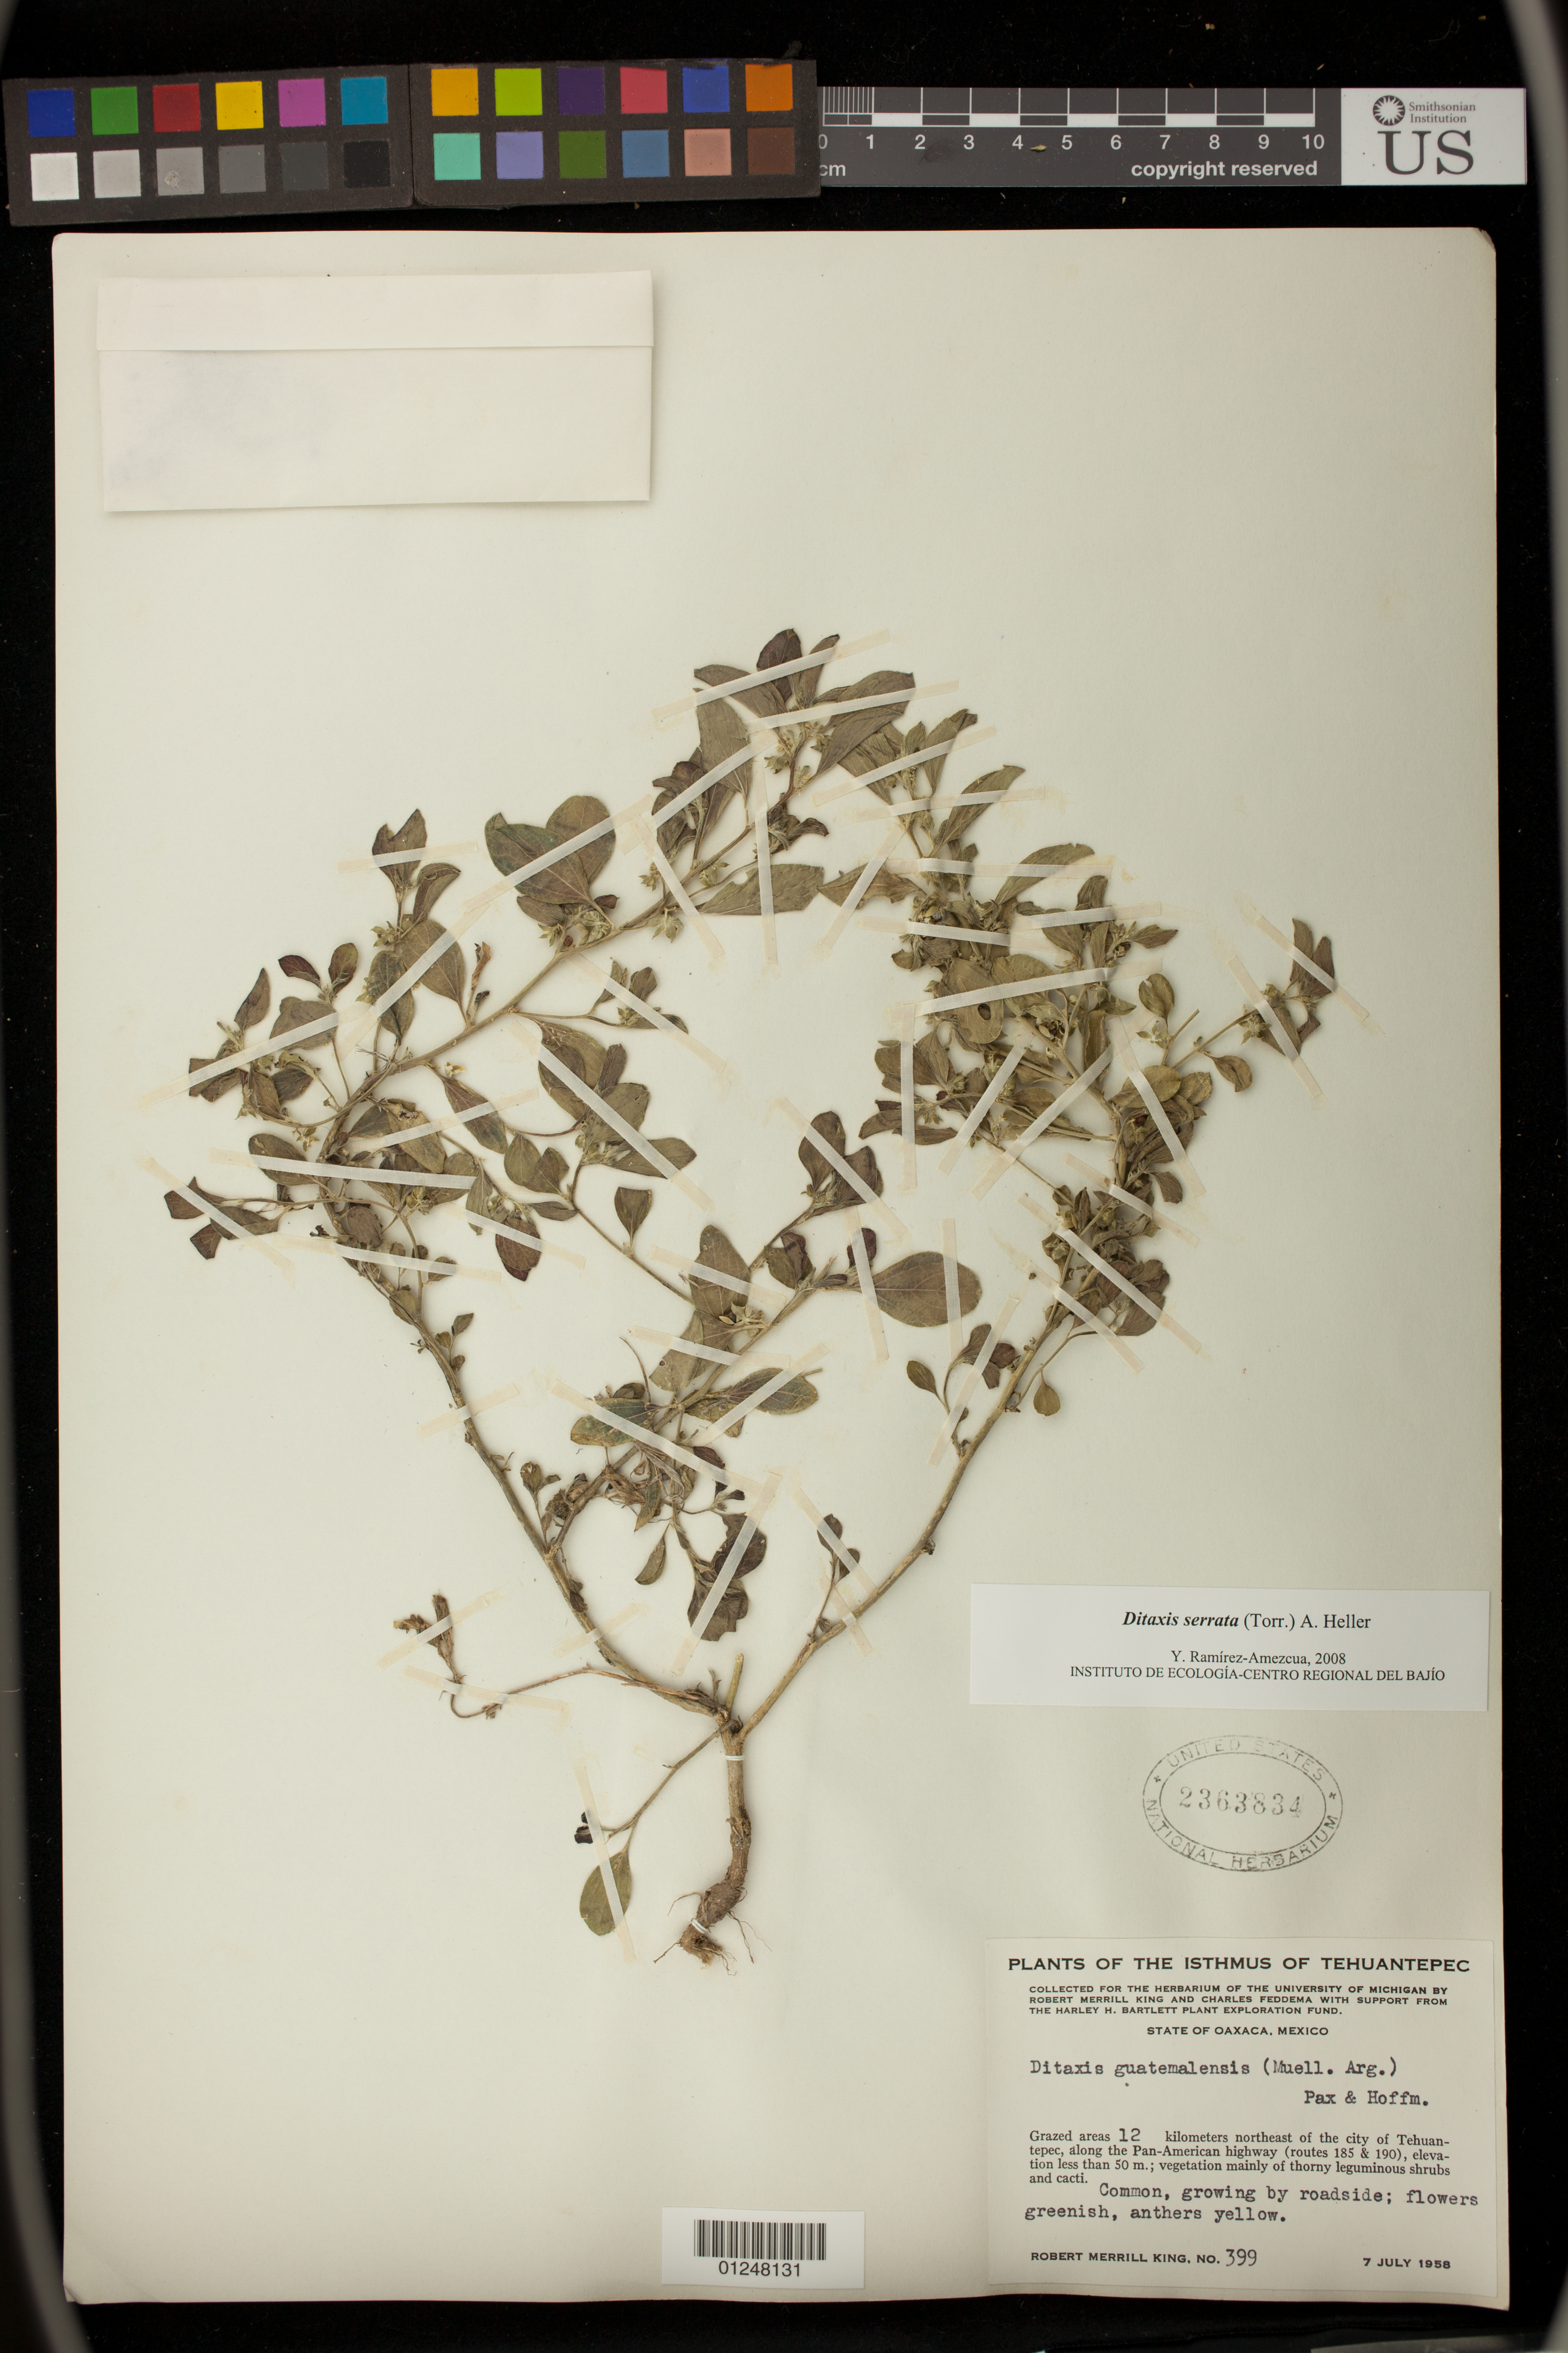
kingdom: Plantae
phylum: Tracheophyta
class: Magnoliopsida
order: Malpighiales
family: Euphorbiaceae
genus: Argythamnia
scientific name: Argythamnia serrata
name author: (Torr.) Müll. Arg.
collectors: R. M. King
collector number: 399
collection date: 1958-07-07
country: Mexico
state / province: Oaxaca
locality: Grazed areas 12 kilometers northeast of the city of Tehuantepec, along the Pan-American highway (routes 185 & 190)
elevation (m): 0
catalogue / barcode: US 2363834